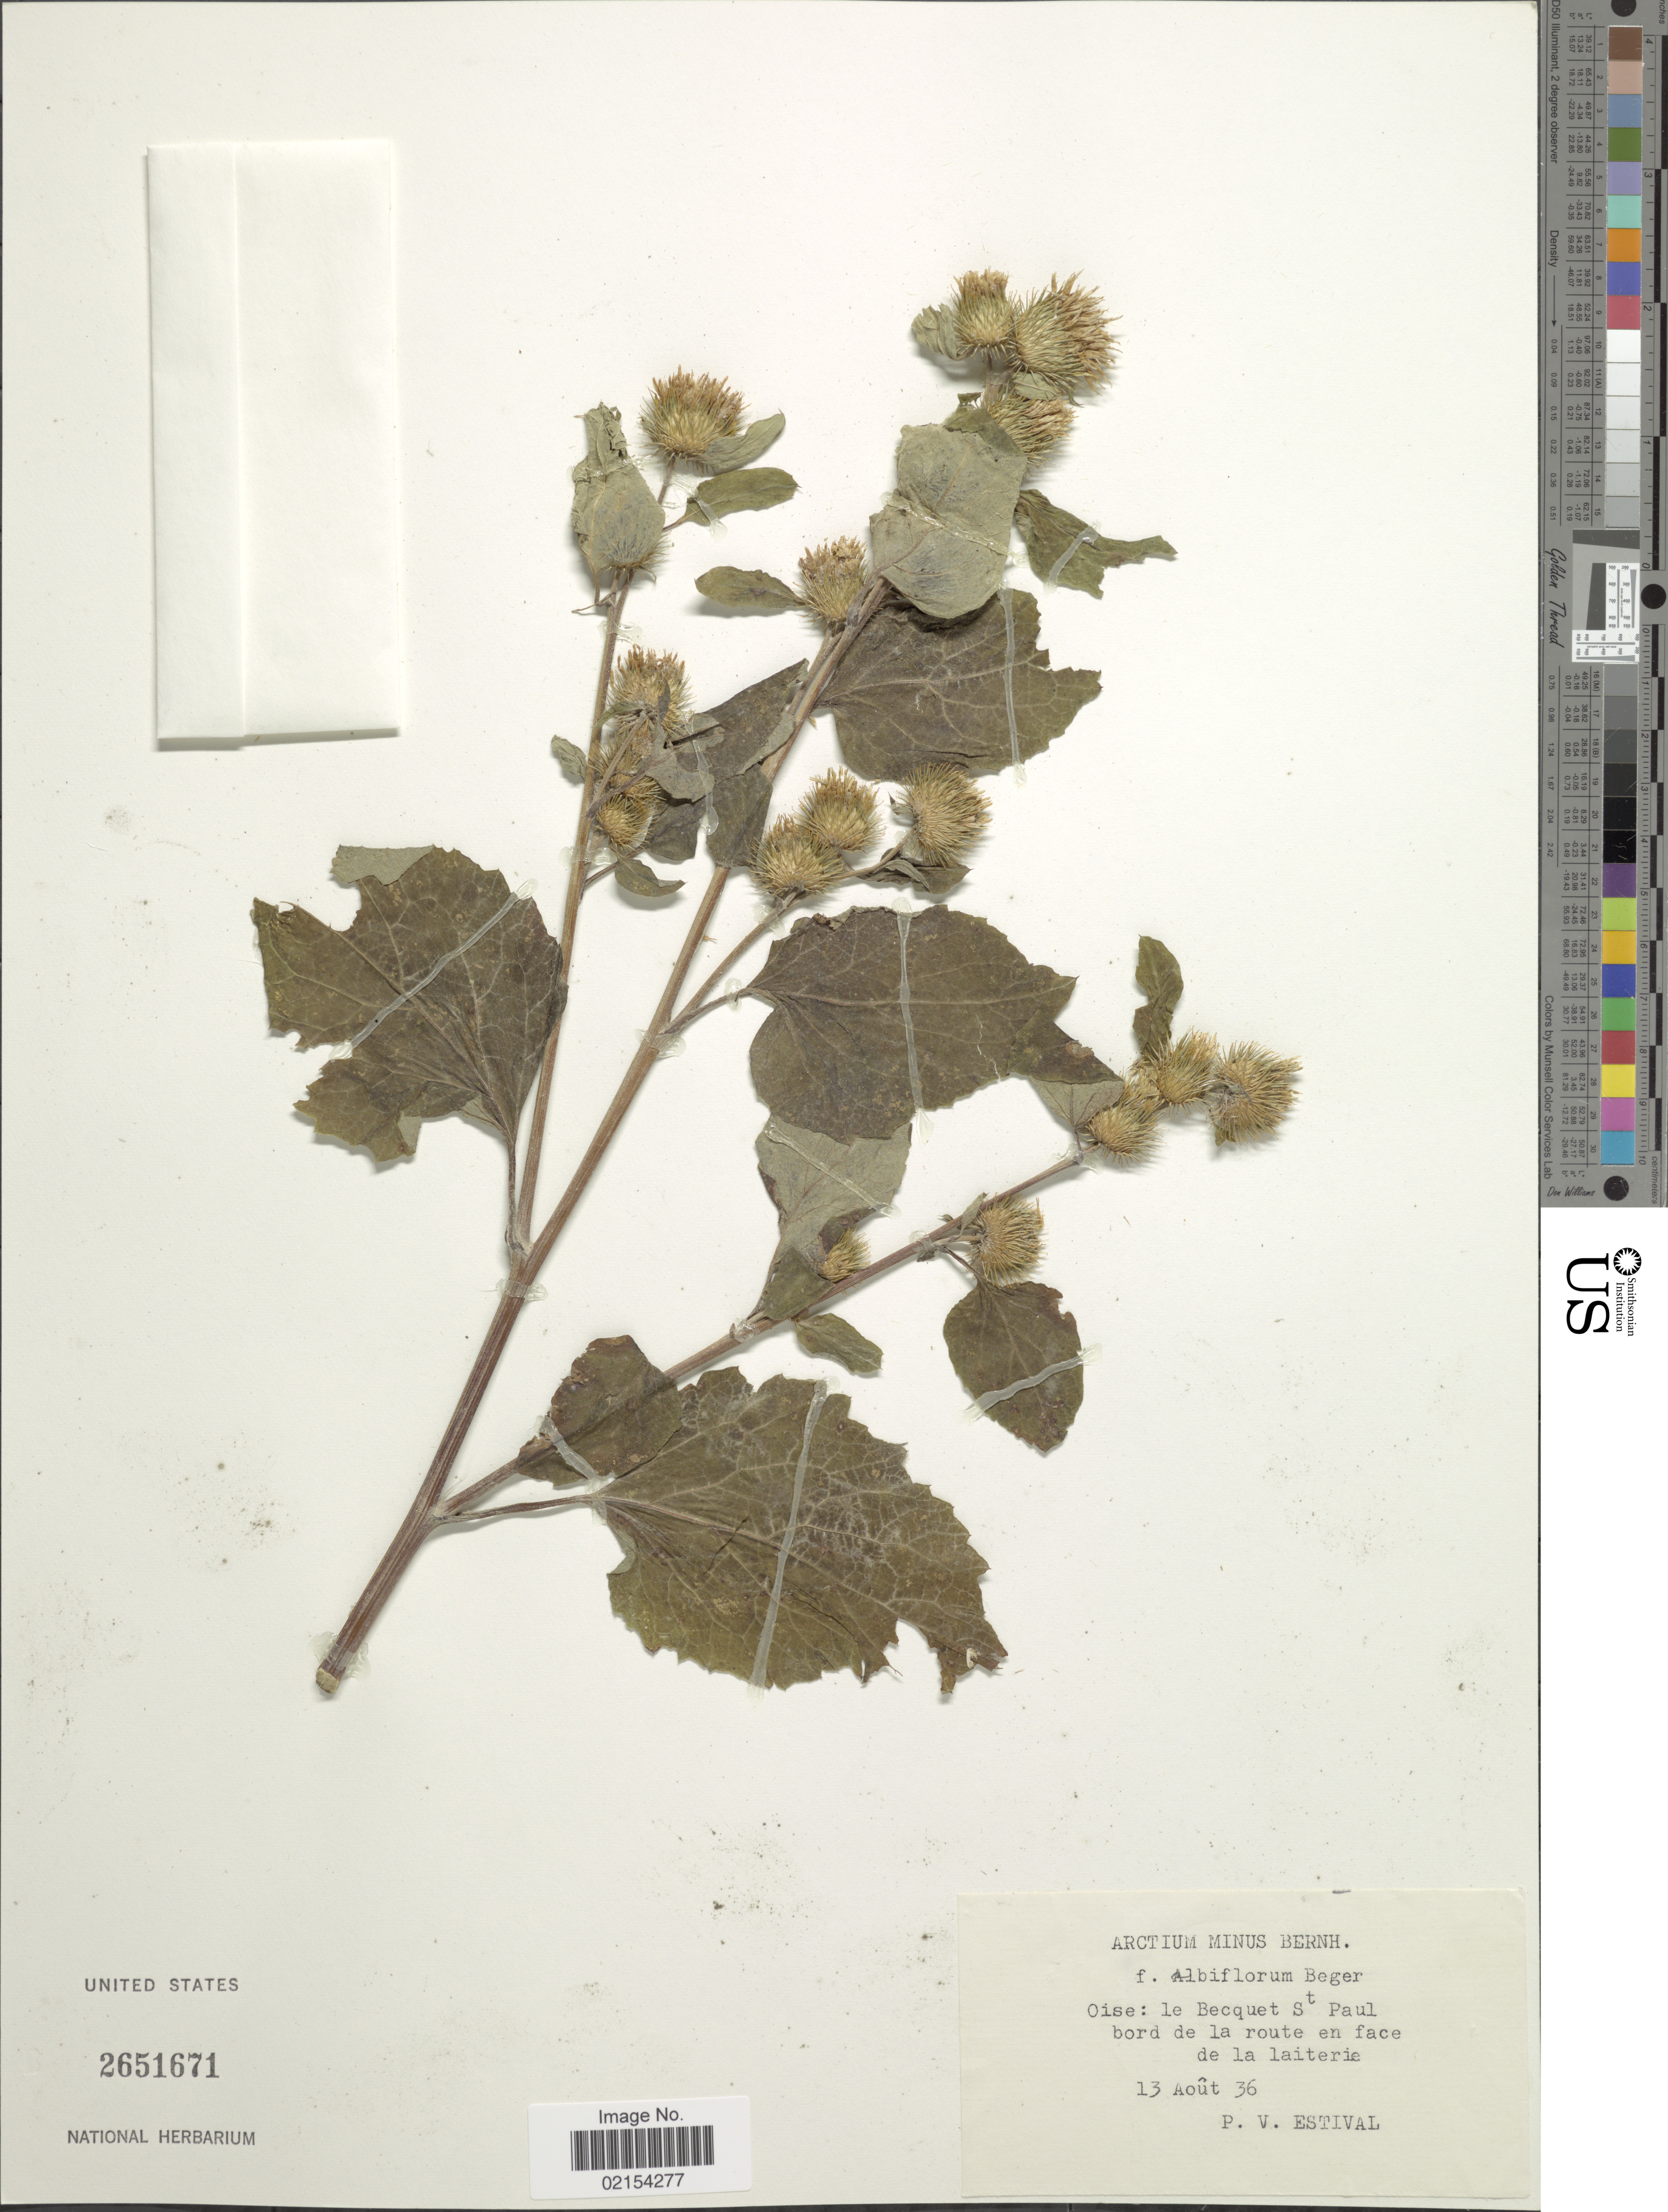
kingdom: Plantae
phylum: Tracheophyta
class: Magnoliopsida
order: Asterales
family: Asteraceae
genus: Arctium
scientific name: Arctium minus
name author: (Hill) Bernh.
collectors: P. Estival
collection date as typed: Transcribed d/m/y: 13/8/36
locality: Oise: le Becquet St Paul bord de la route en face de la laiterie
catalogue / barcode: US 2651671